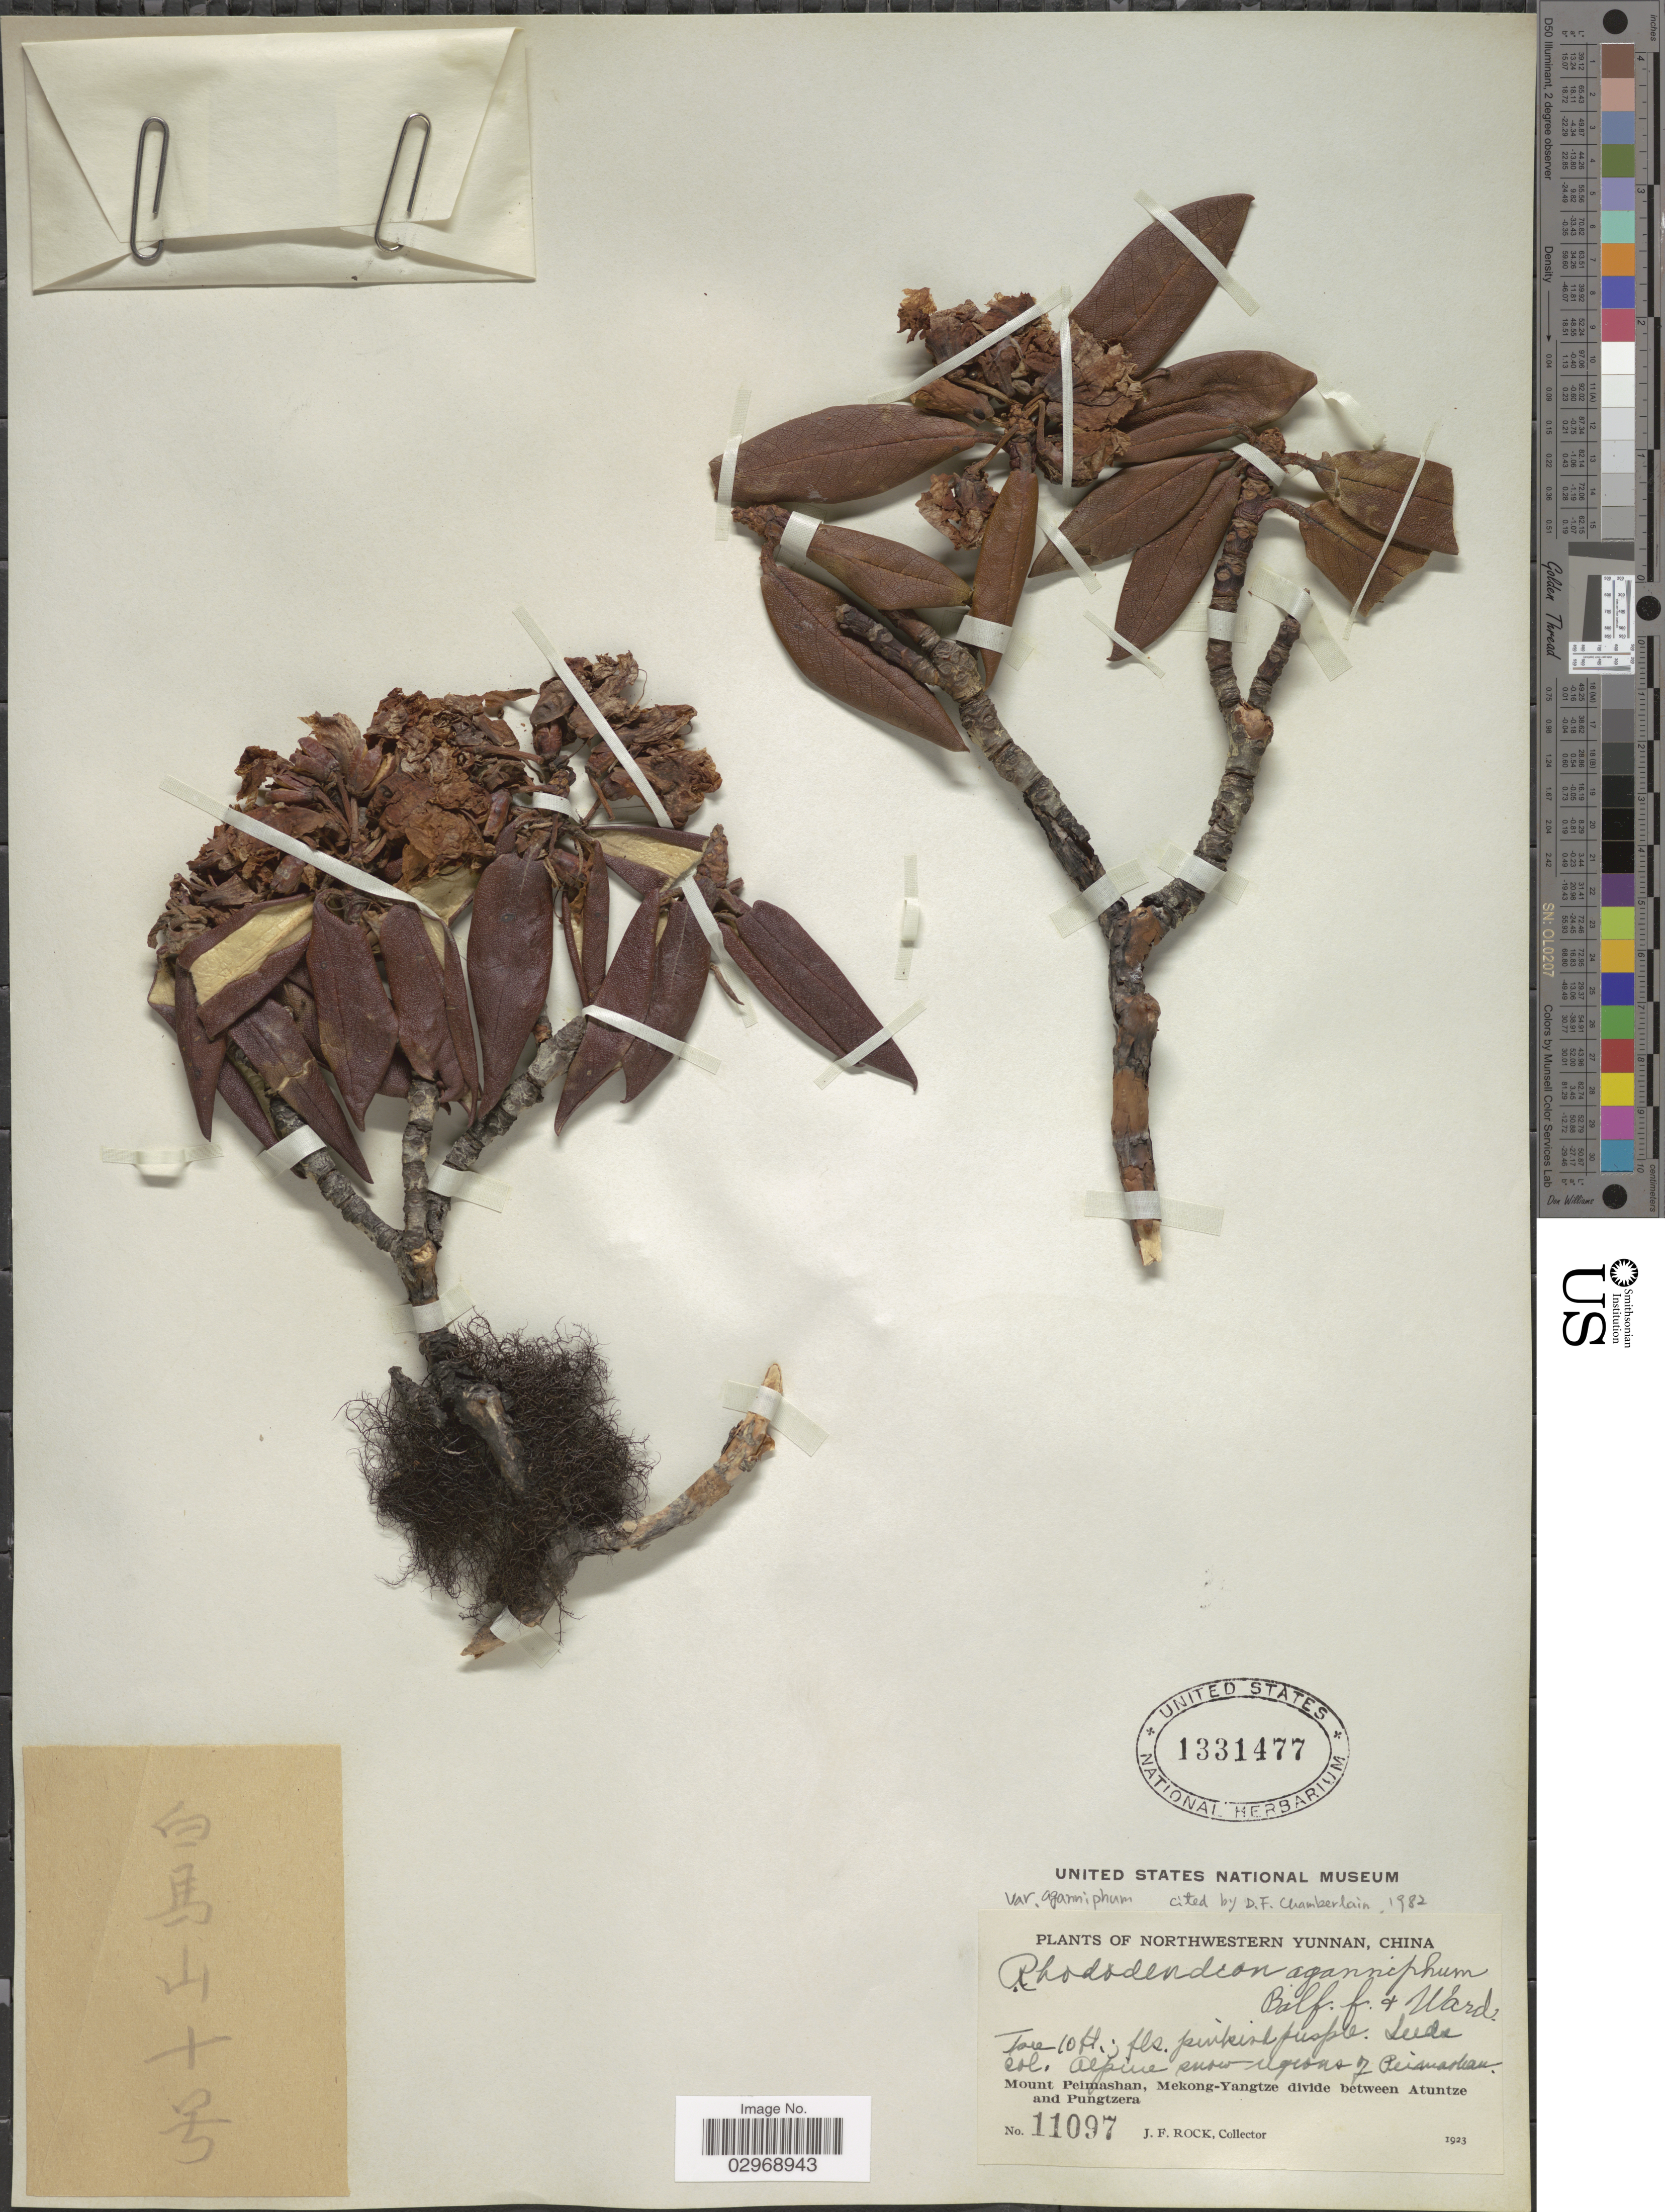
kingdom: Plantae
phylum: Tracheophyta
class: Magnoliopsida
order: Ericales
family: Ericaceae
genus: Rhododendron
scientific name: Rhododendron aganniphum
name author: Balf. f. & Kingdon-Ward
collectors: J. Rock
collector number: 11097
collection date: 1923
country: China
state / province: Yunnan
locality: Northwestern Yunnan. Alpine snow regions of Peimashan. Mount Peimashan, Mekong-Yangtze divide between Atuntze and Pungtzera.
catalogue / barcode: US 1331477